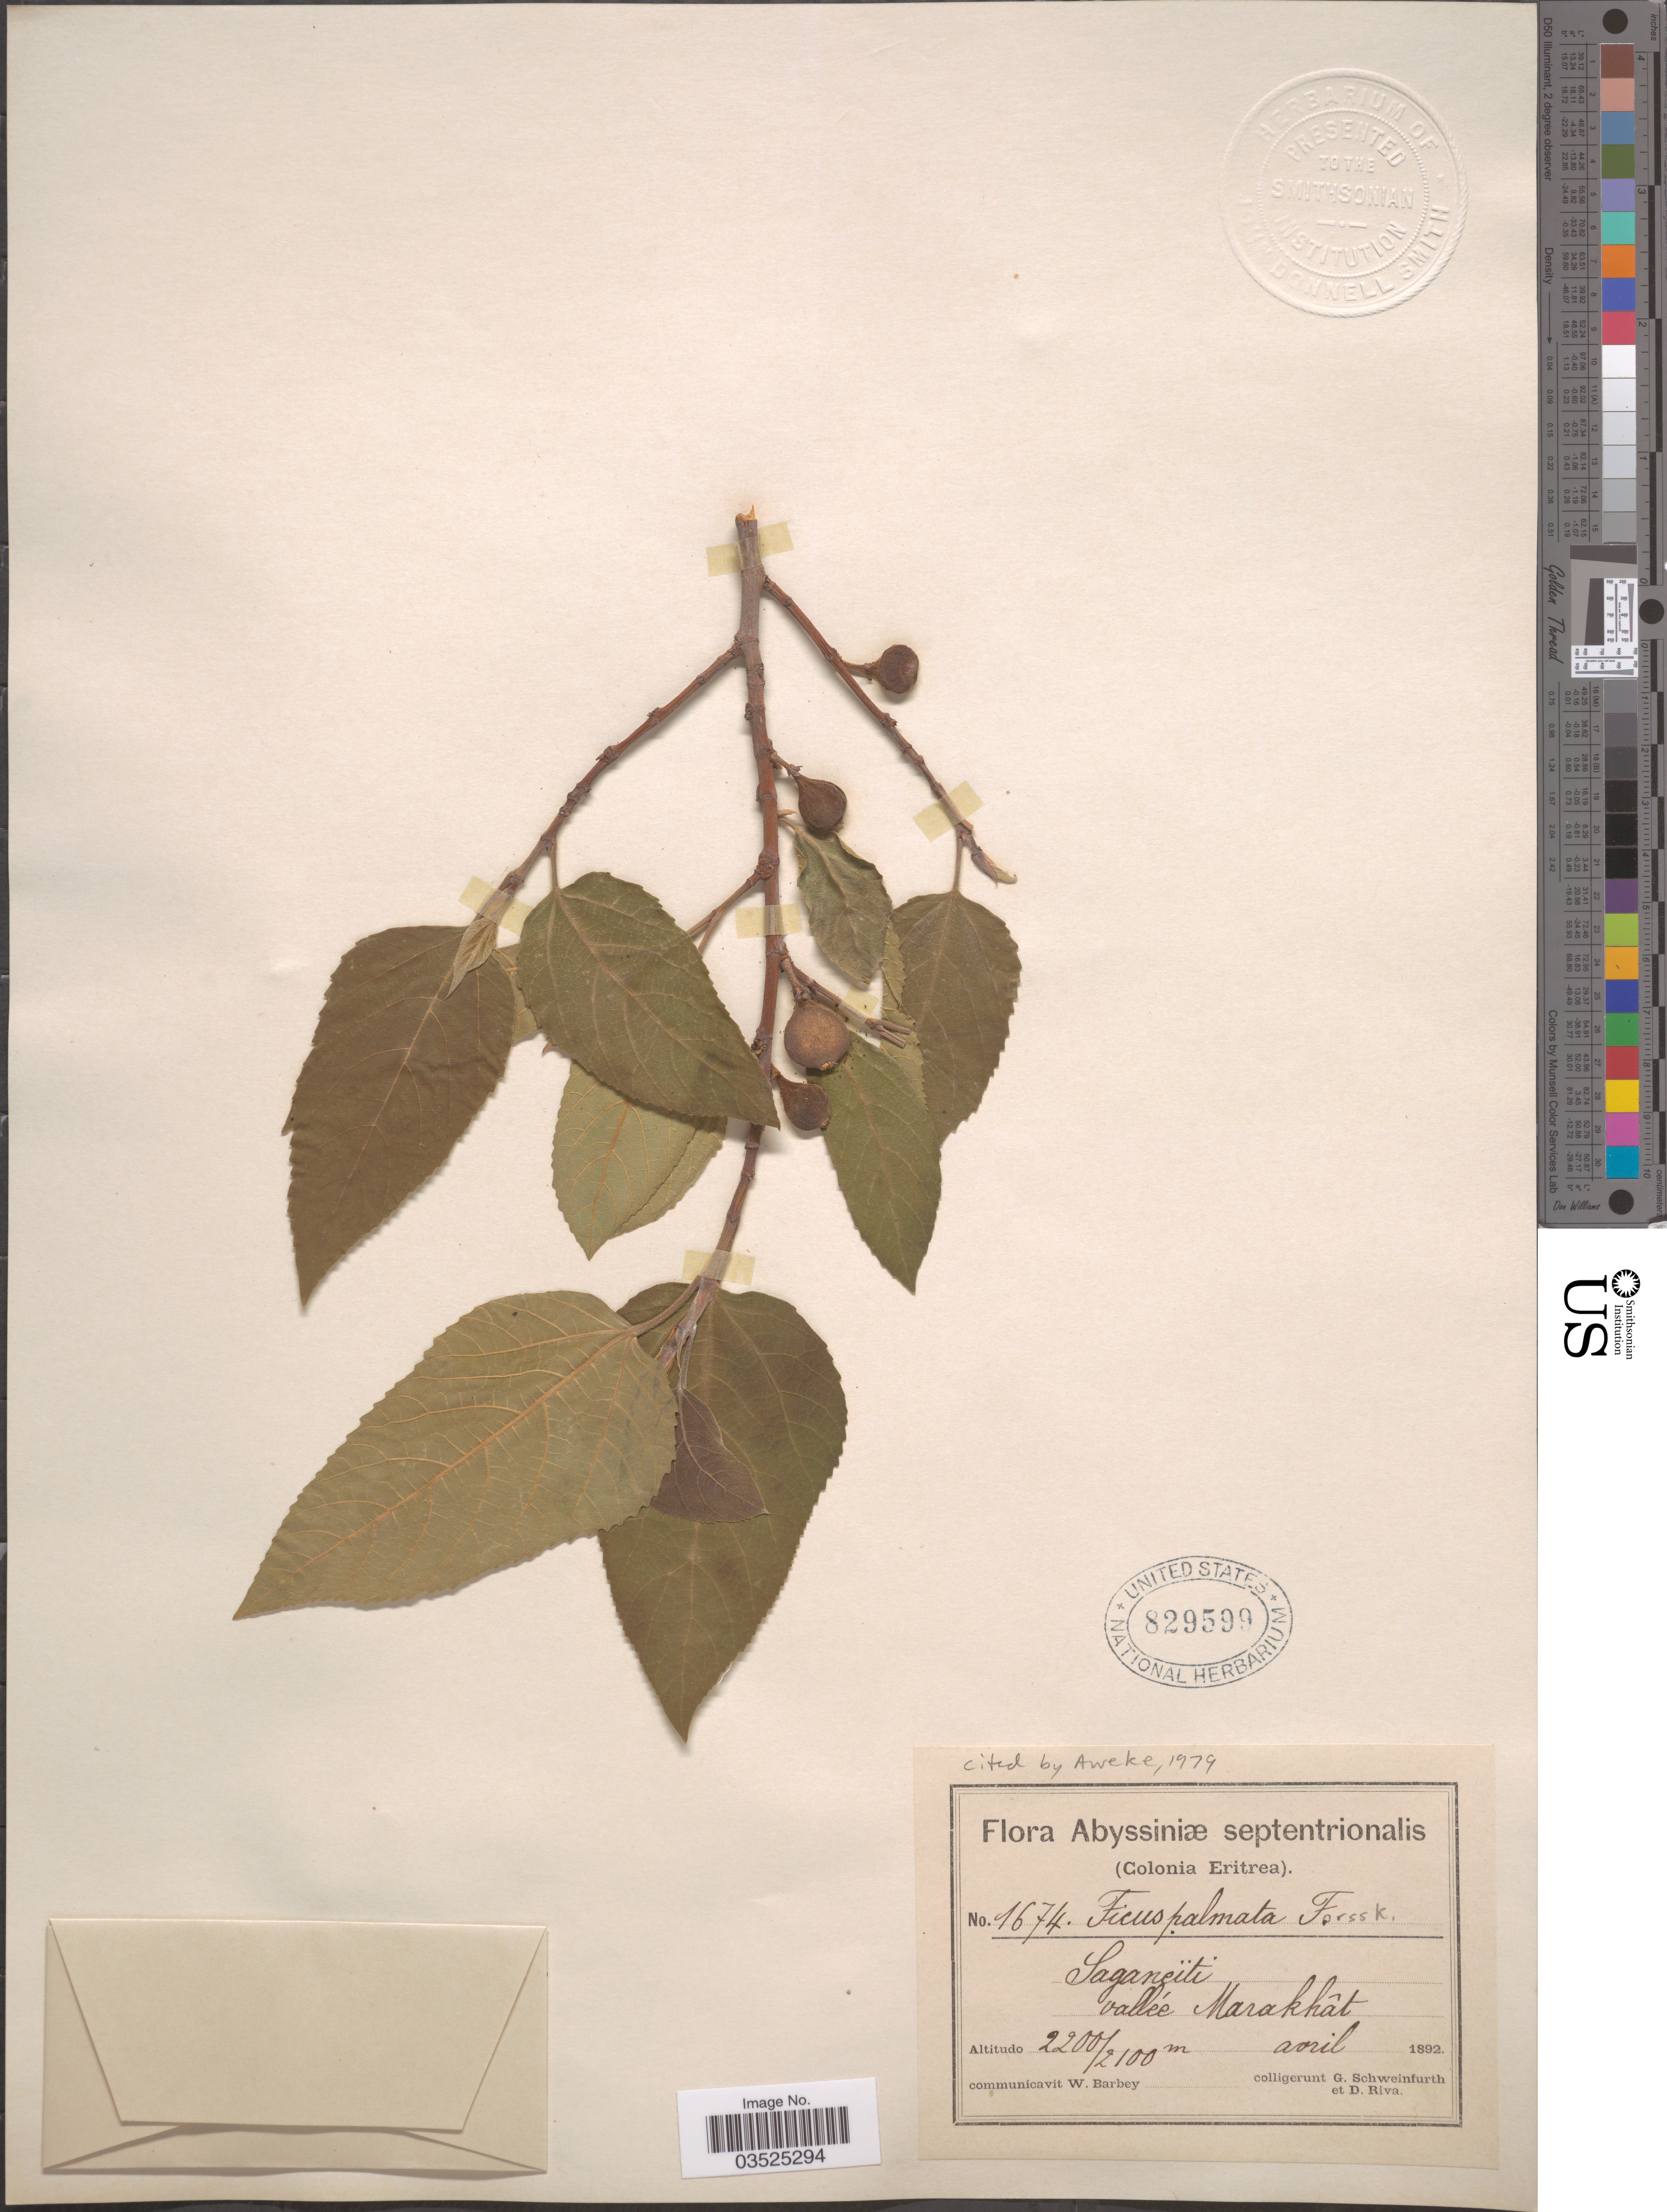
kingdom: Plantae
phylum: Tracheophyta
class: Magnoliopsida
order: Rosales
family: Moraceae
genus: Ficus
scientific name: Ficus palmata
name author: Forssk.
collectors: G. A. Schweinfurth (herbarium) & D. Riva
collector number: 1674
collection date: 1892-04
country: Eritrea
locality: Abyssiniæ septentrionalis (Colonia Eritrea). Saganeïti vallée Marakhât.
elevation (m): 2100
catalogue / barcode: US 829599